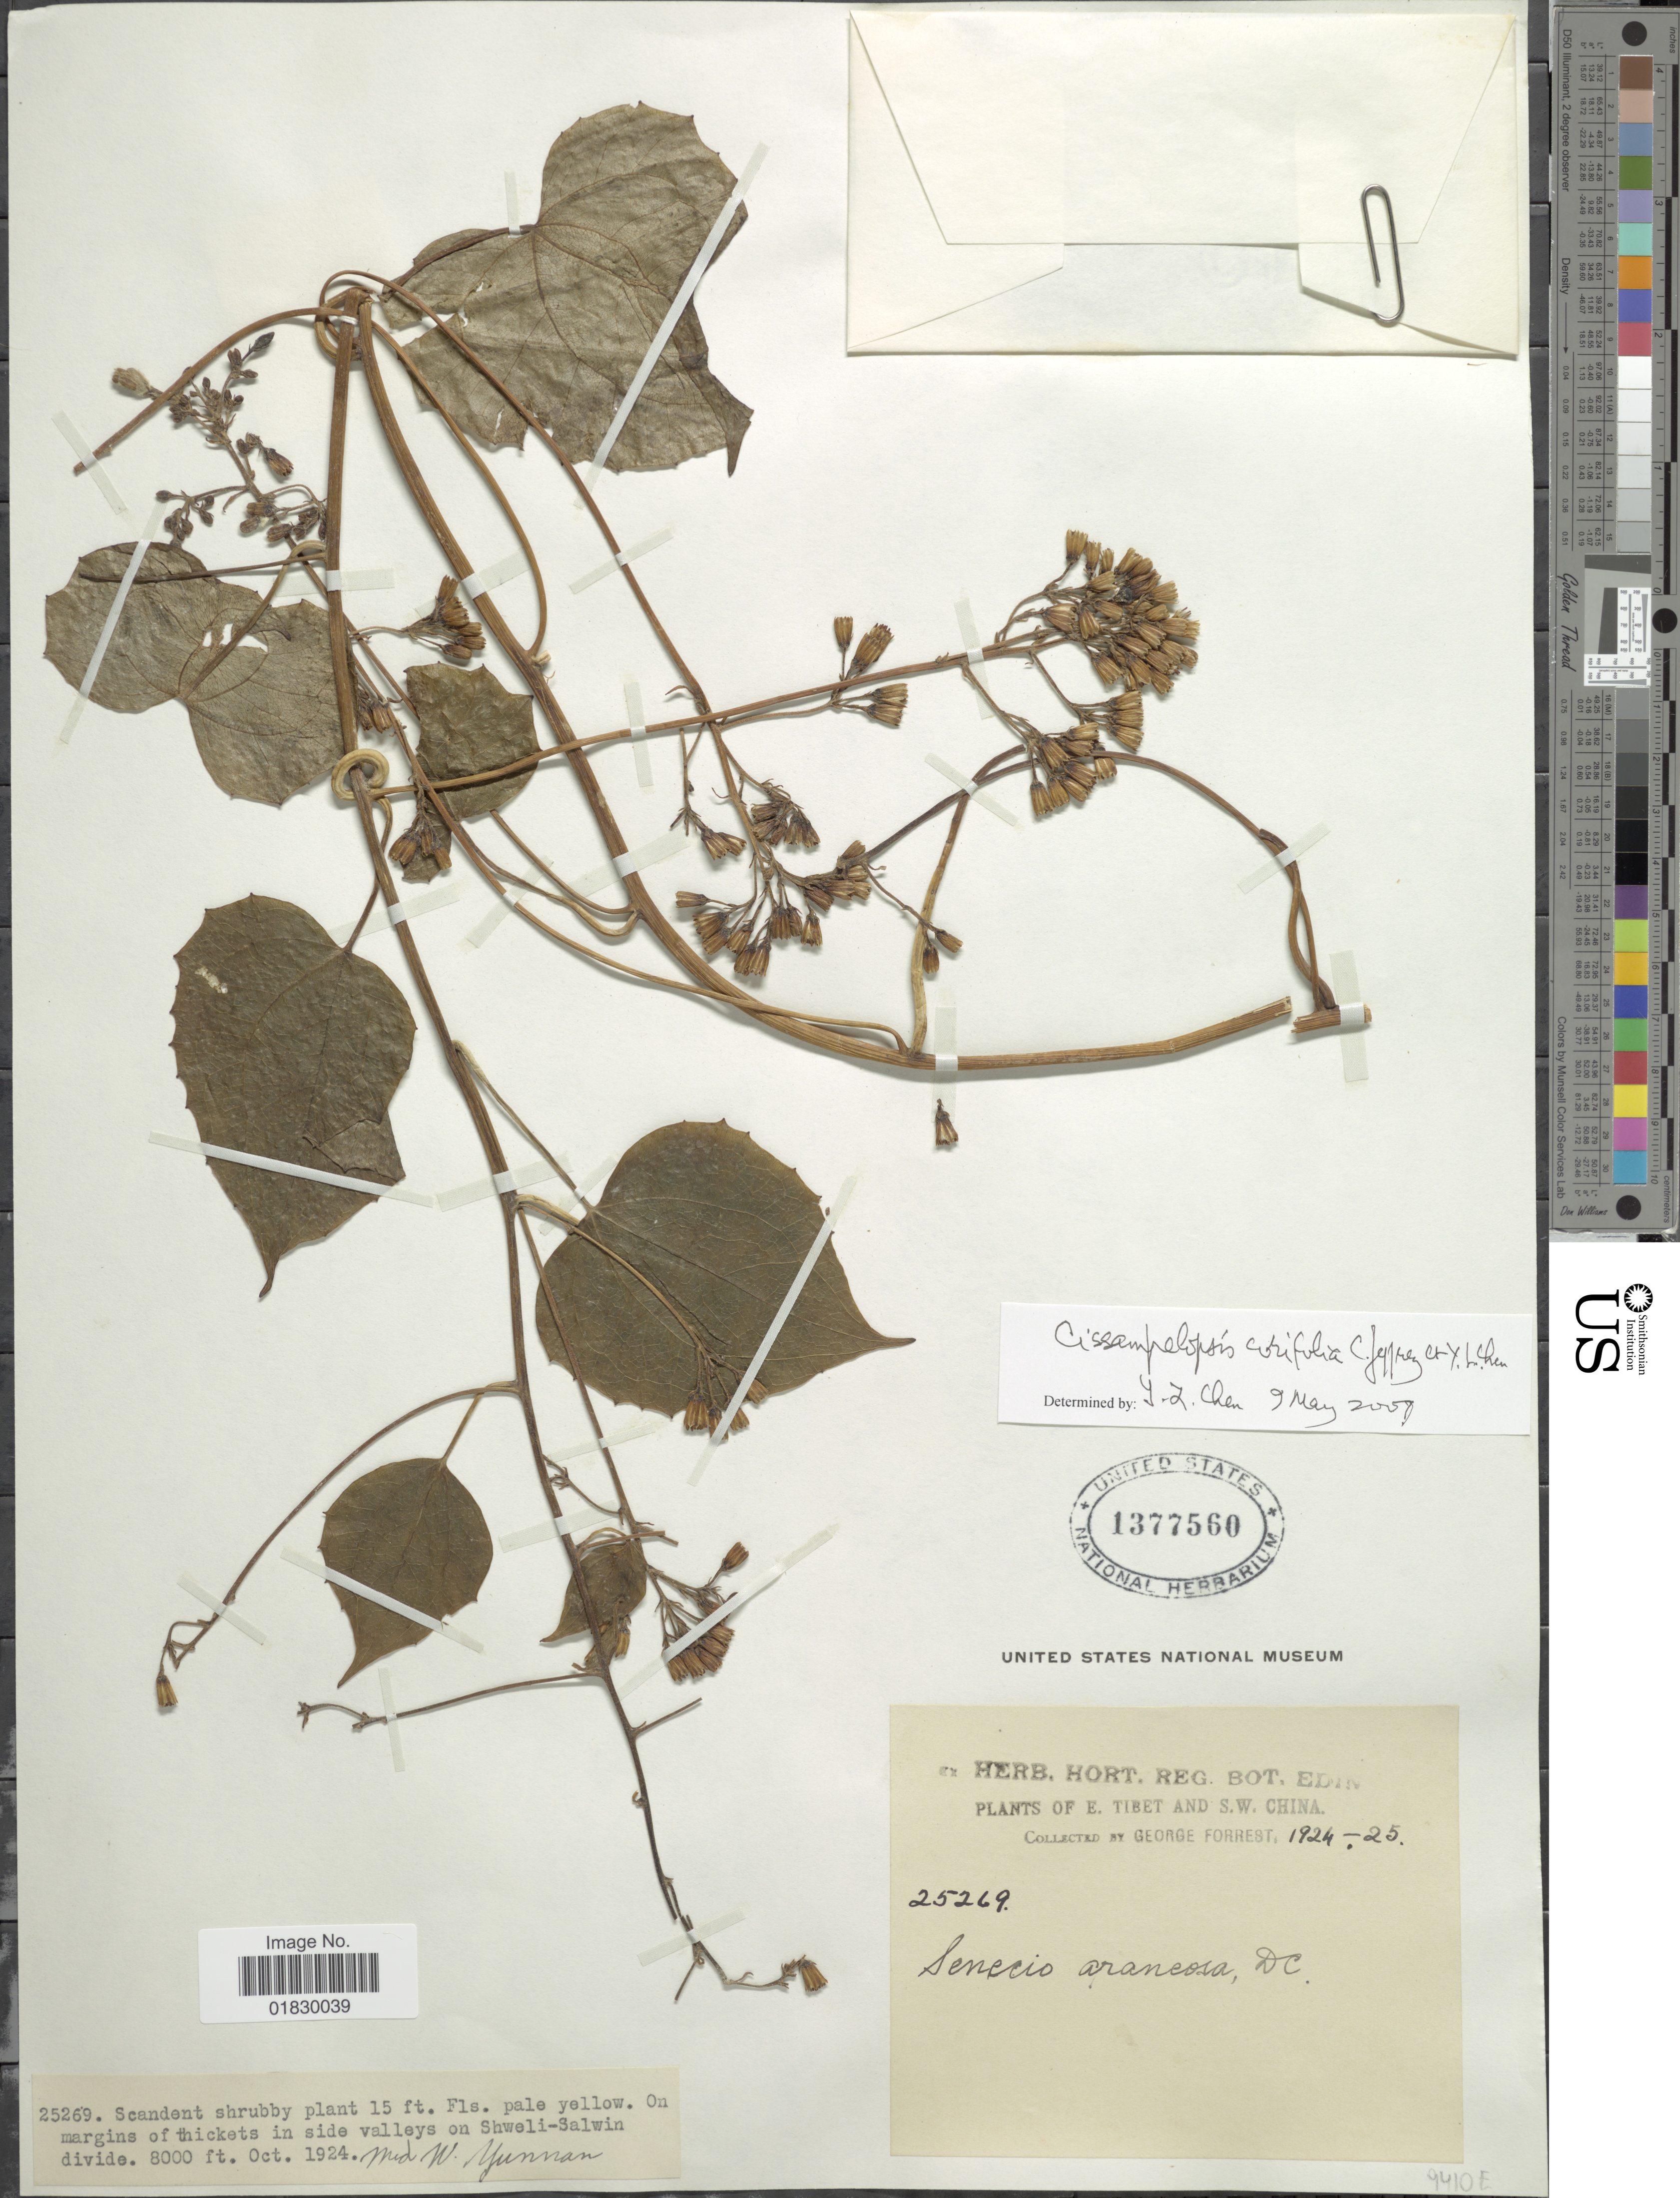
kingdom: Plantae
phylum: Tracheophyta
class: Magnoliopsida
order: Asterales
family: Asteraceae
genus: Cissampelopsis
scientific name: Cissampelopsis corifolia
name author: C. Jeffrey & Y.L. Chen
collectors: G. Forrest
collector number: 25269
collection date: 1924-10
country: China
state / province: Yunnan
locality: E. Tibet and S. W. China, On margins of thickets in side valleys on Shweli-Salwin divide, Md. W. Yunnan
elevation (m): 2438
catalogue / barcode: US 1377560